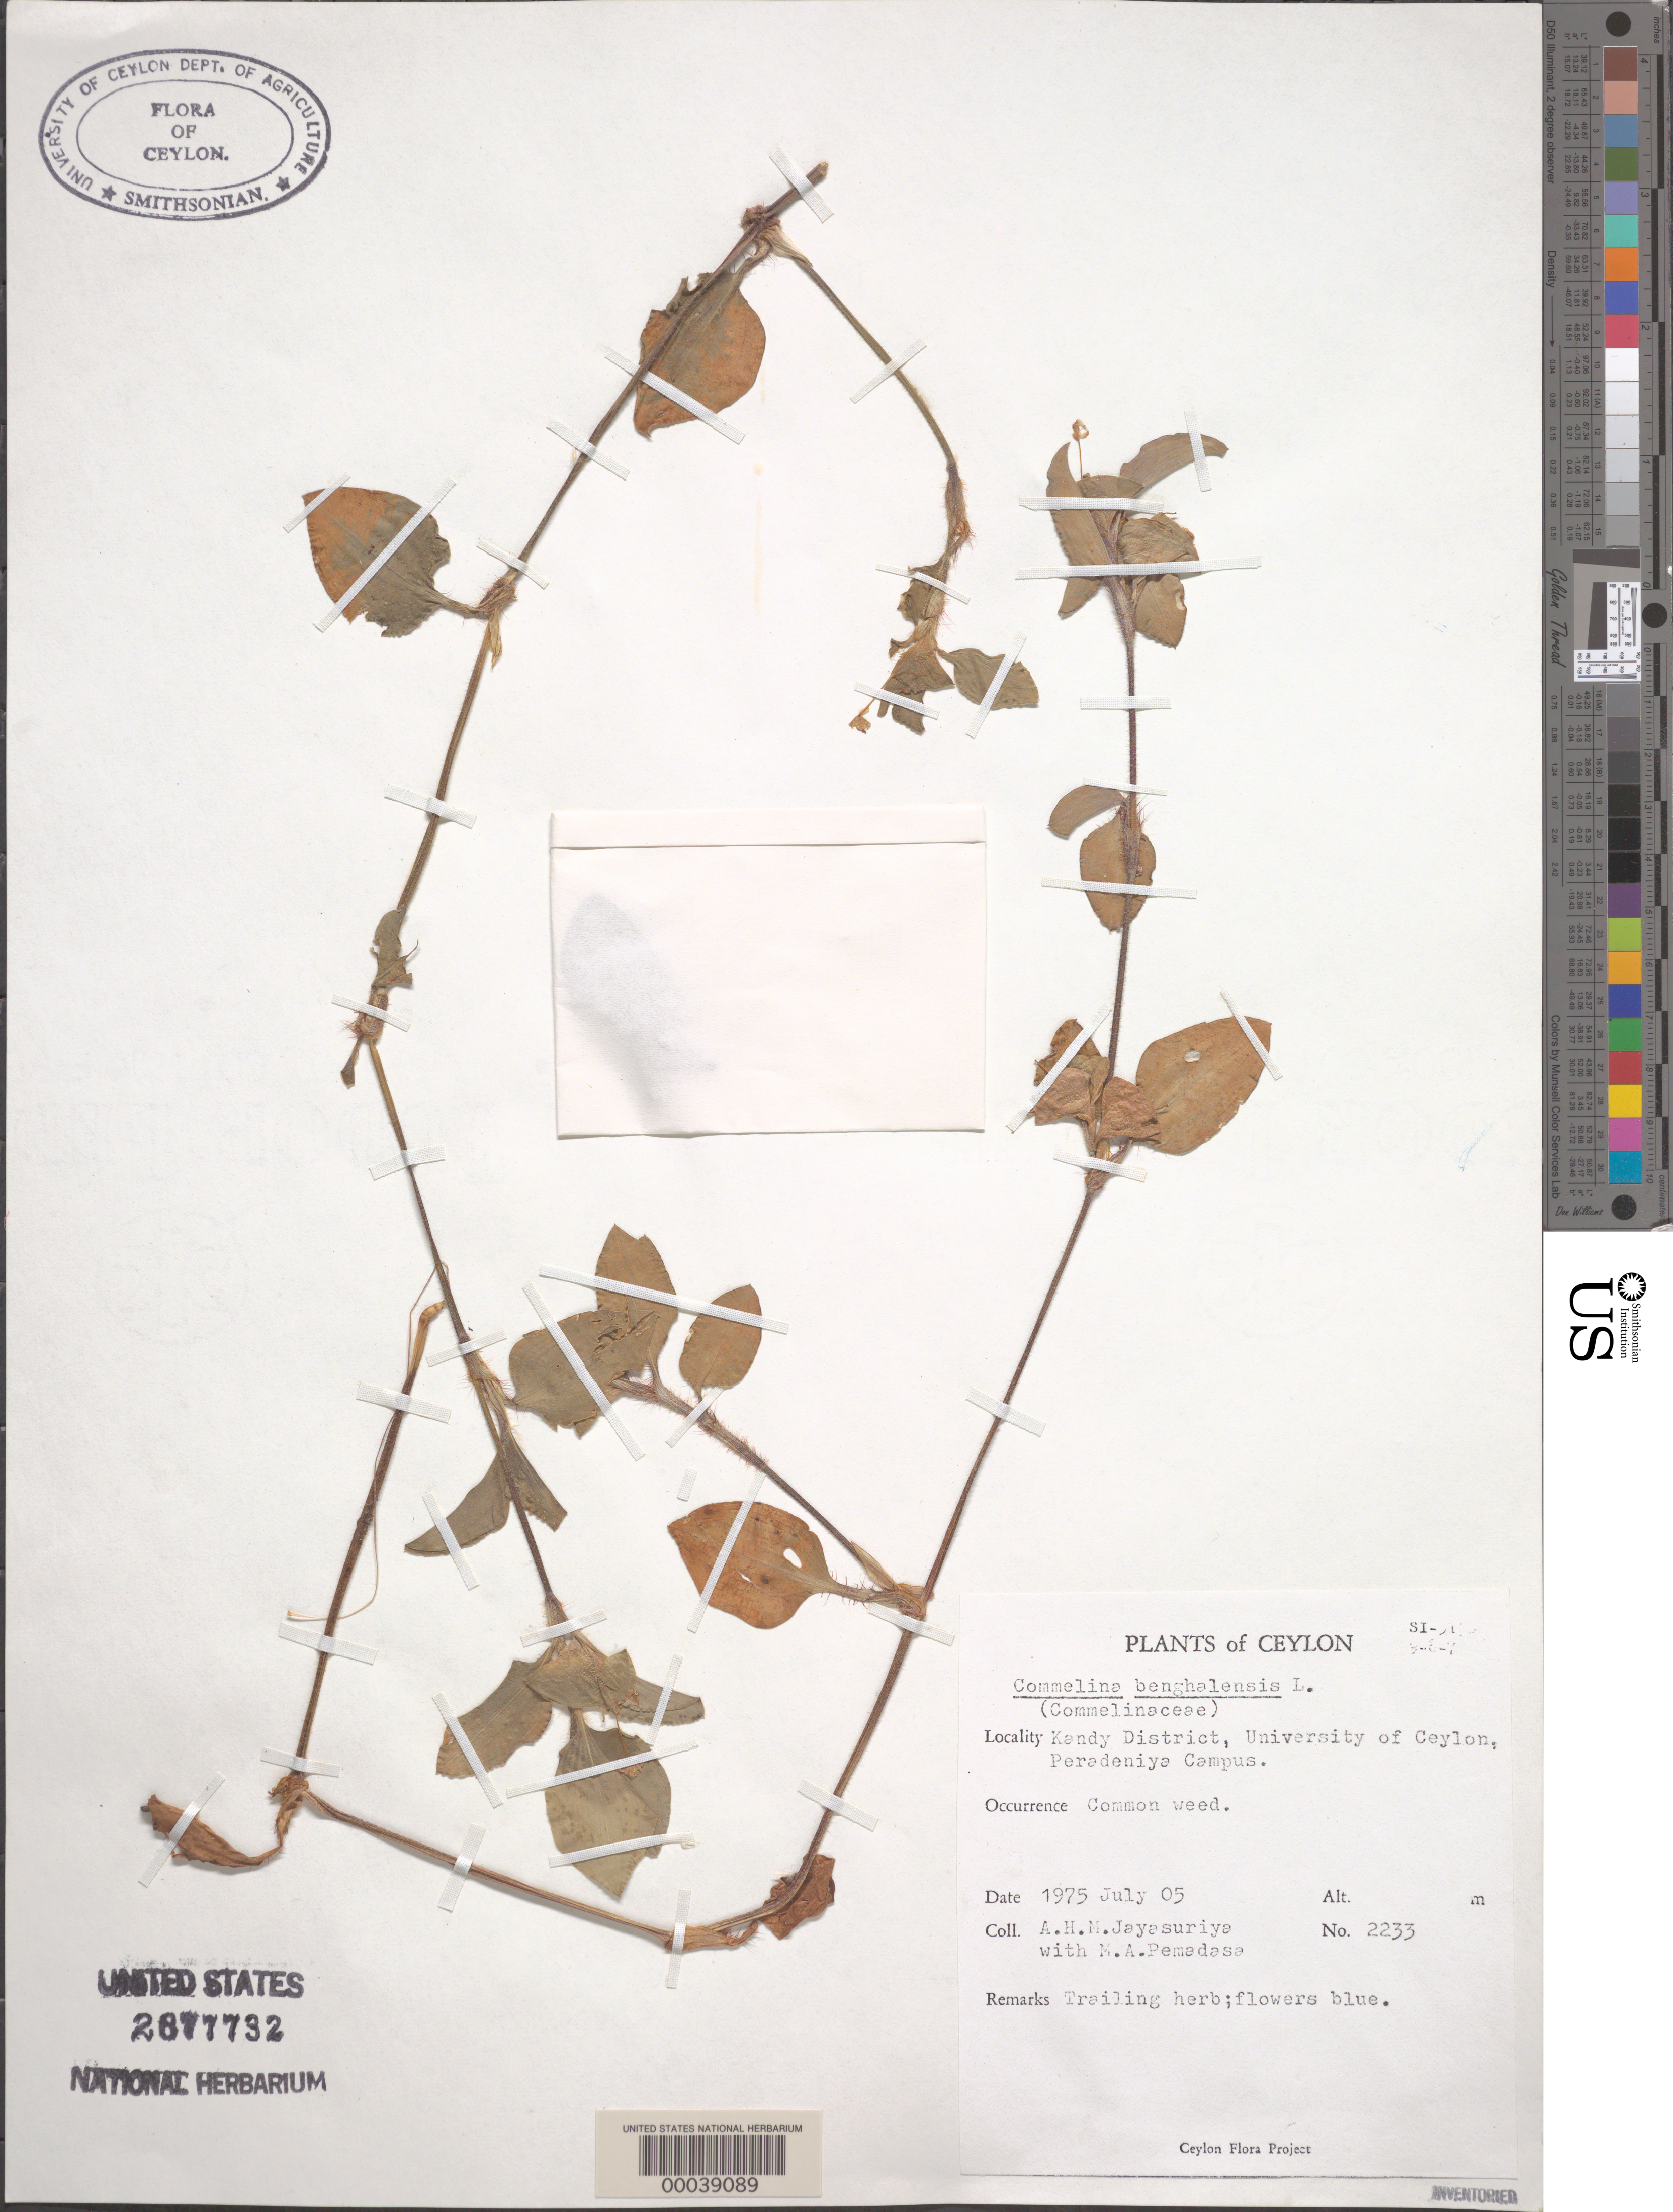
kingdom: Plantae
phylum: Tracheophyta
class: Liliopsida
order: Commelinales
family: Commelinaceae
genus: Commelina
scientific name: Commelina benghalensis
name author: L.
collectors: A. H. Jayasuriya & M. Pedadasa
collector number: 2233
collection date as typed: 05 Jul 1975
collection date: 1975-07-05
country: Sri Lanka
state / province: Central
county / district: Kandy Dist.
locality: University of sri lanka, peradeniya campus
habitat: Cultivated soil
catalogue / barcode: US 2877732